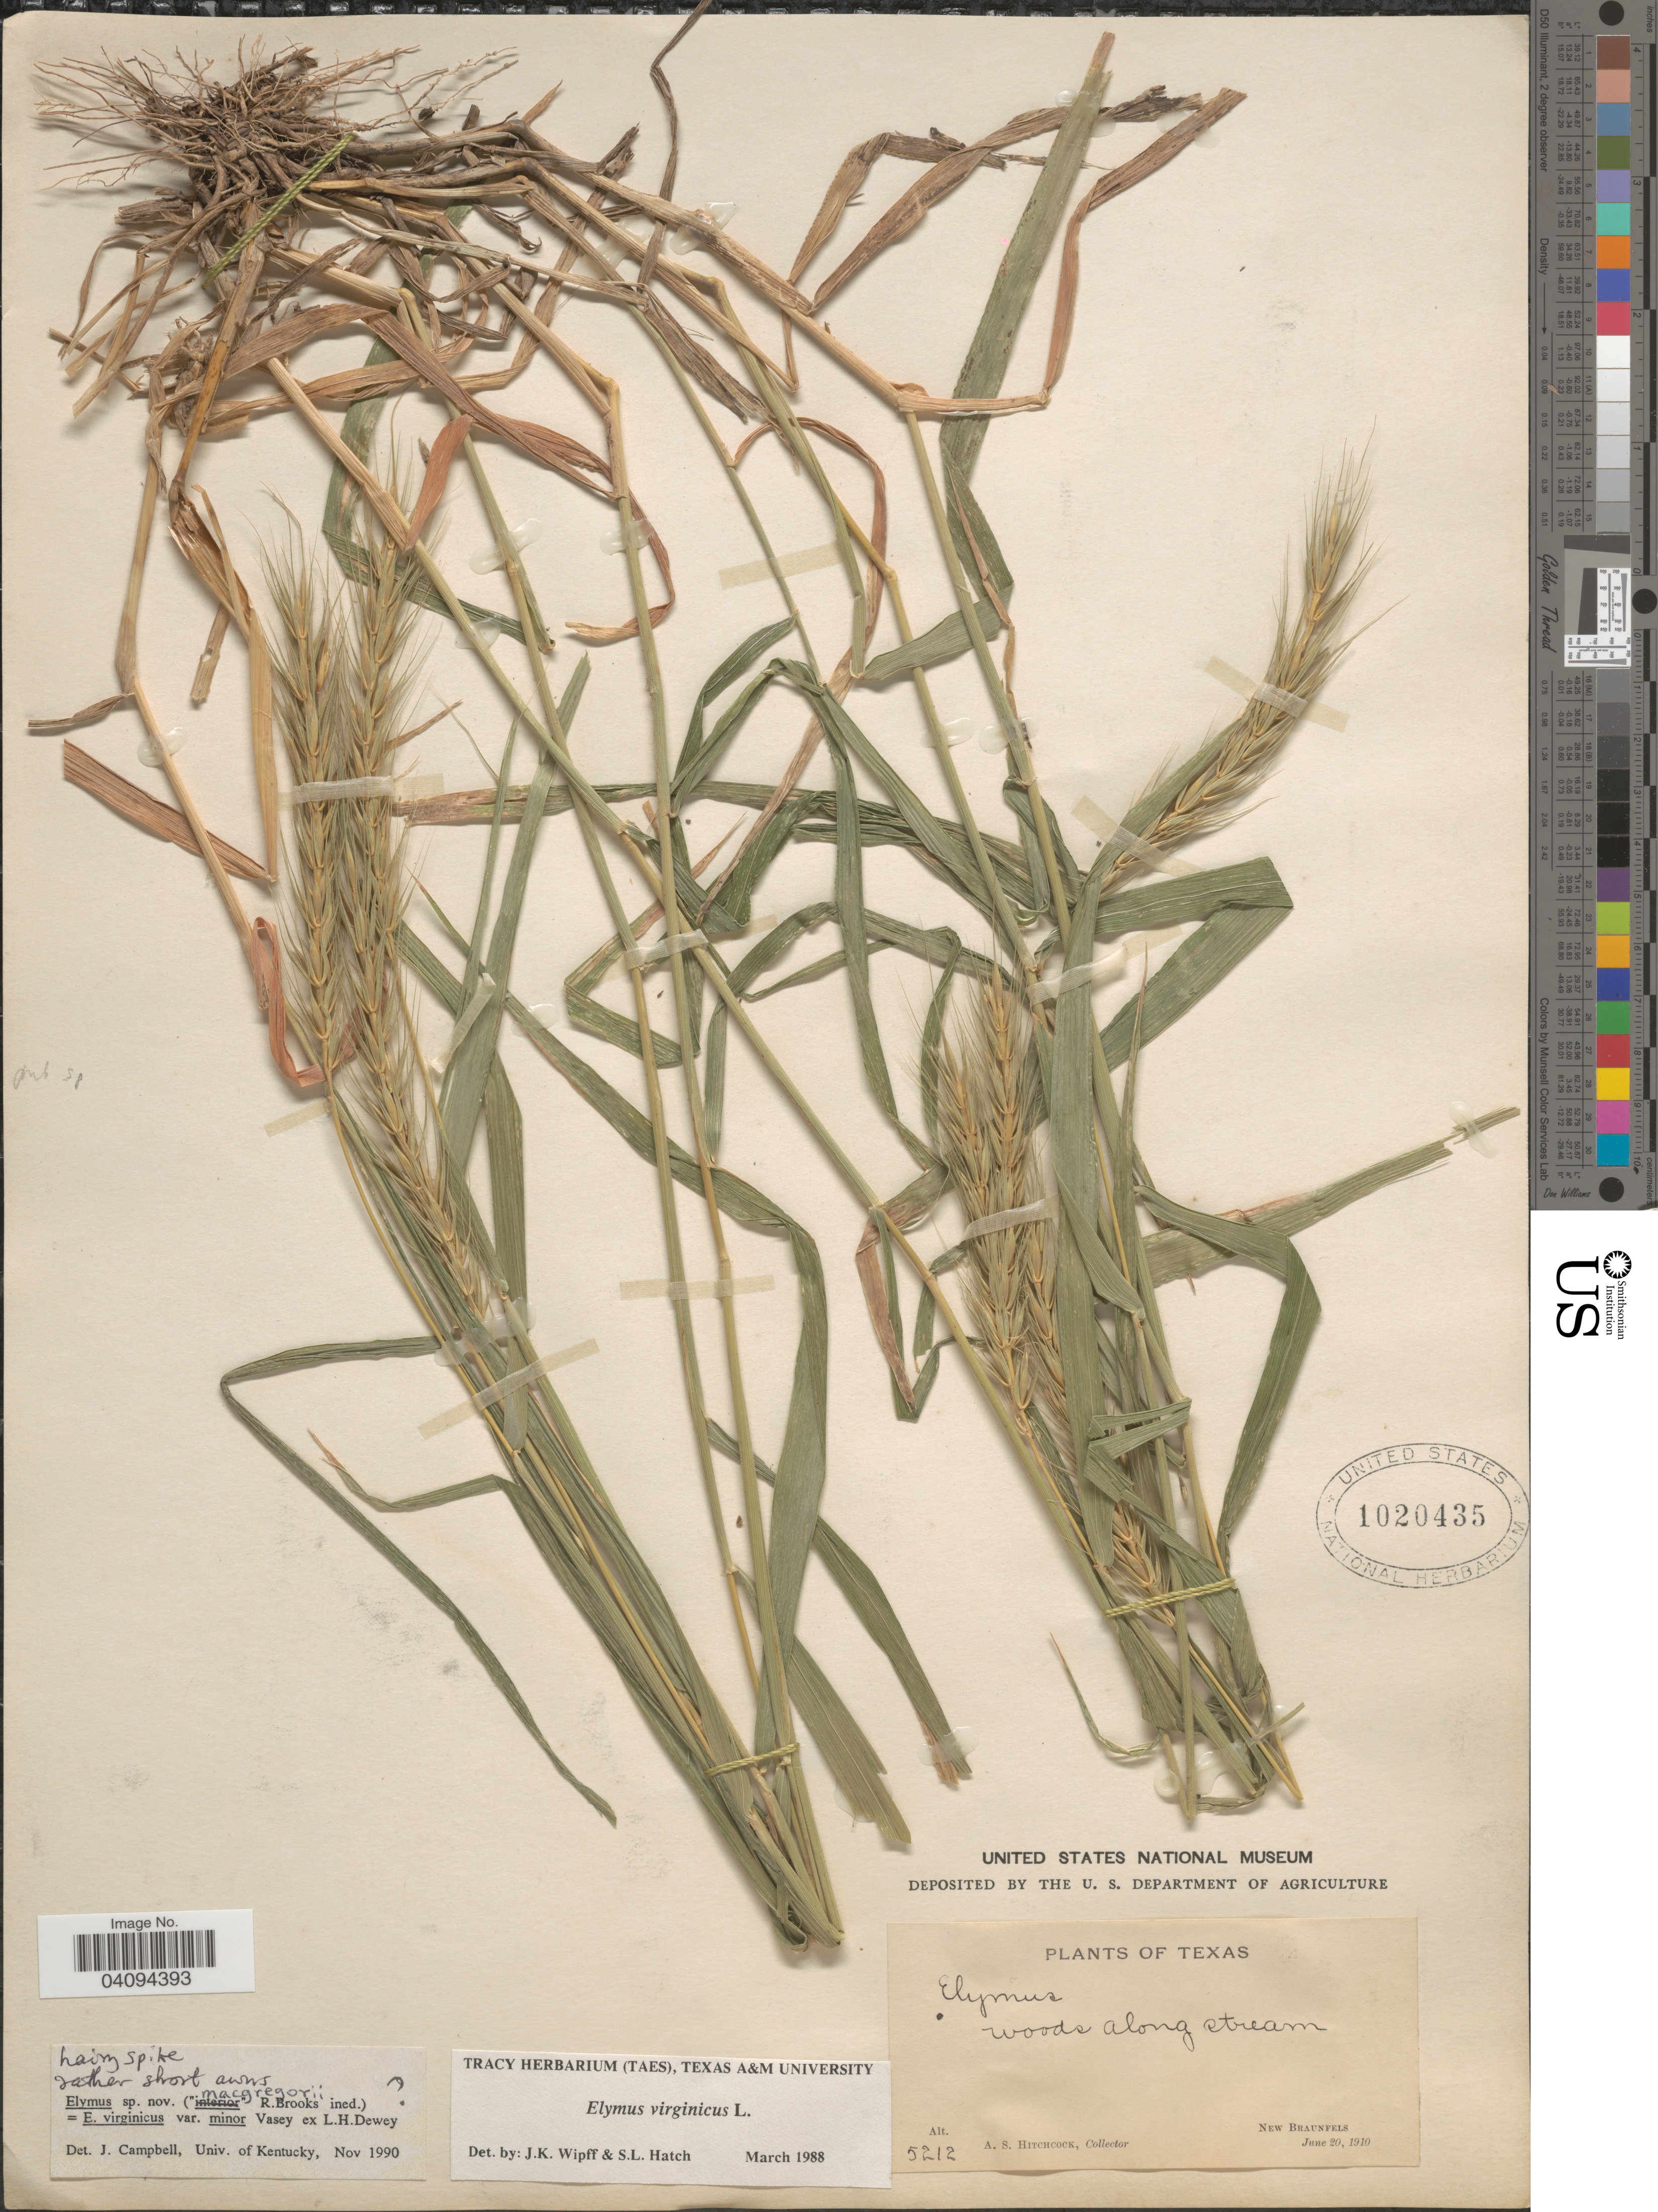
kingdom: Plantae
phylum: Tracheophyta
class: Liliopsida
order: Poales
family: Poaceae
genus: Elymus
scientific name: Elymus macgregorii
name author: R.E. Brooks & J.J.N. Campb.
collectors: A. S. Hitchcock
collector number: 5212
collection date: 1910-06-20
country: United States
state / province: Texas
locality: Woods along stream. New Braunfels.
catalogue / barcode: US 1020435